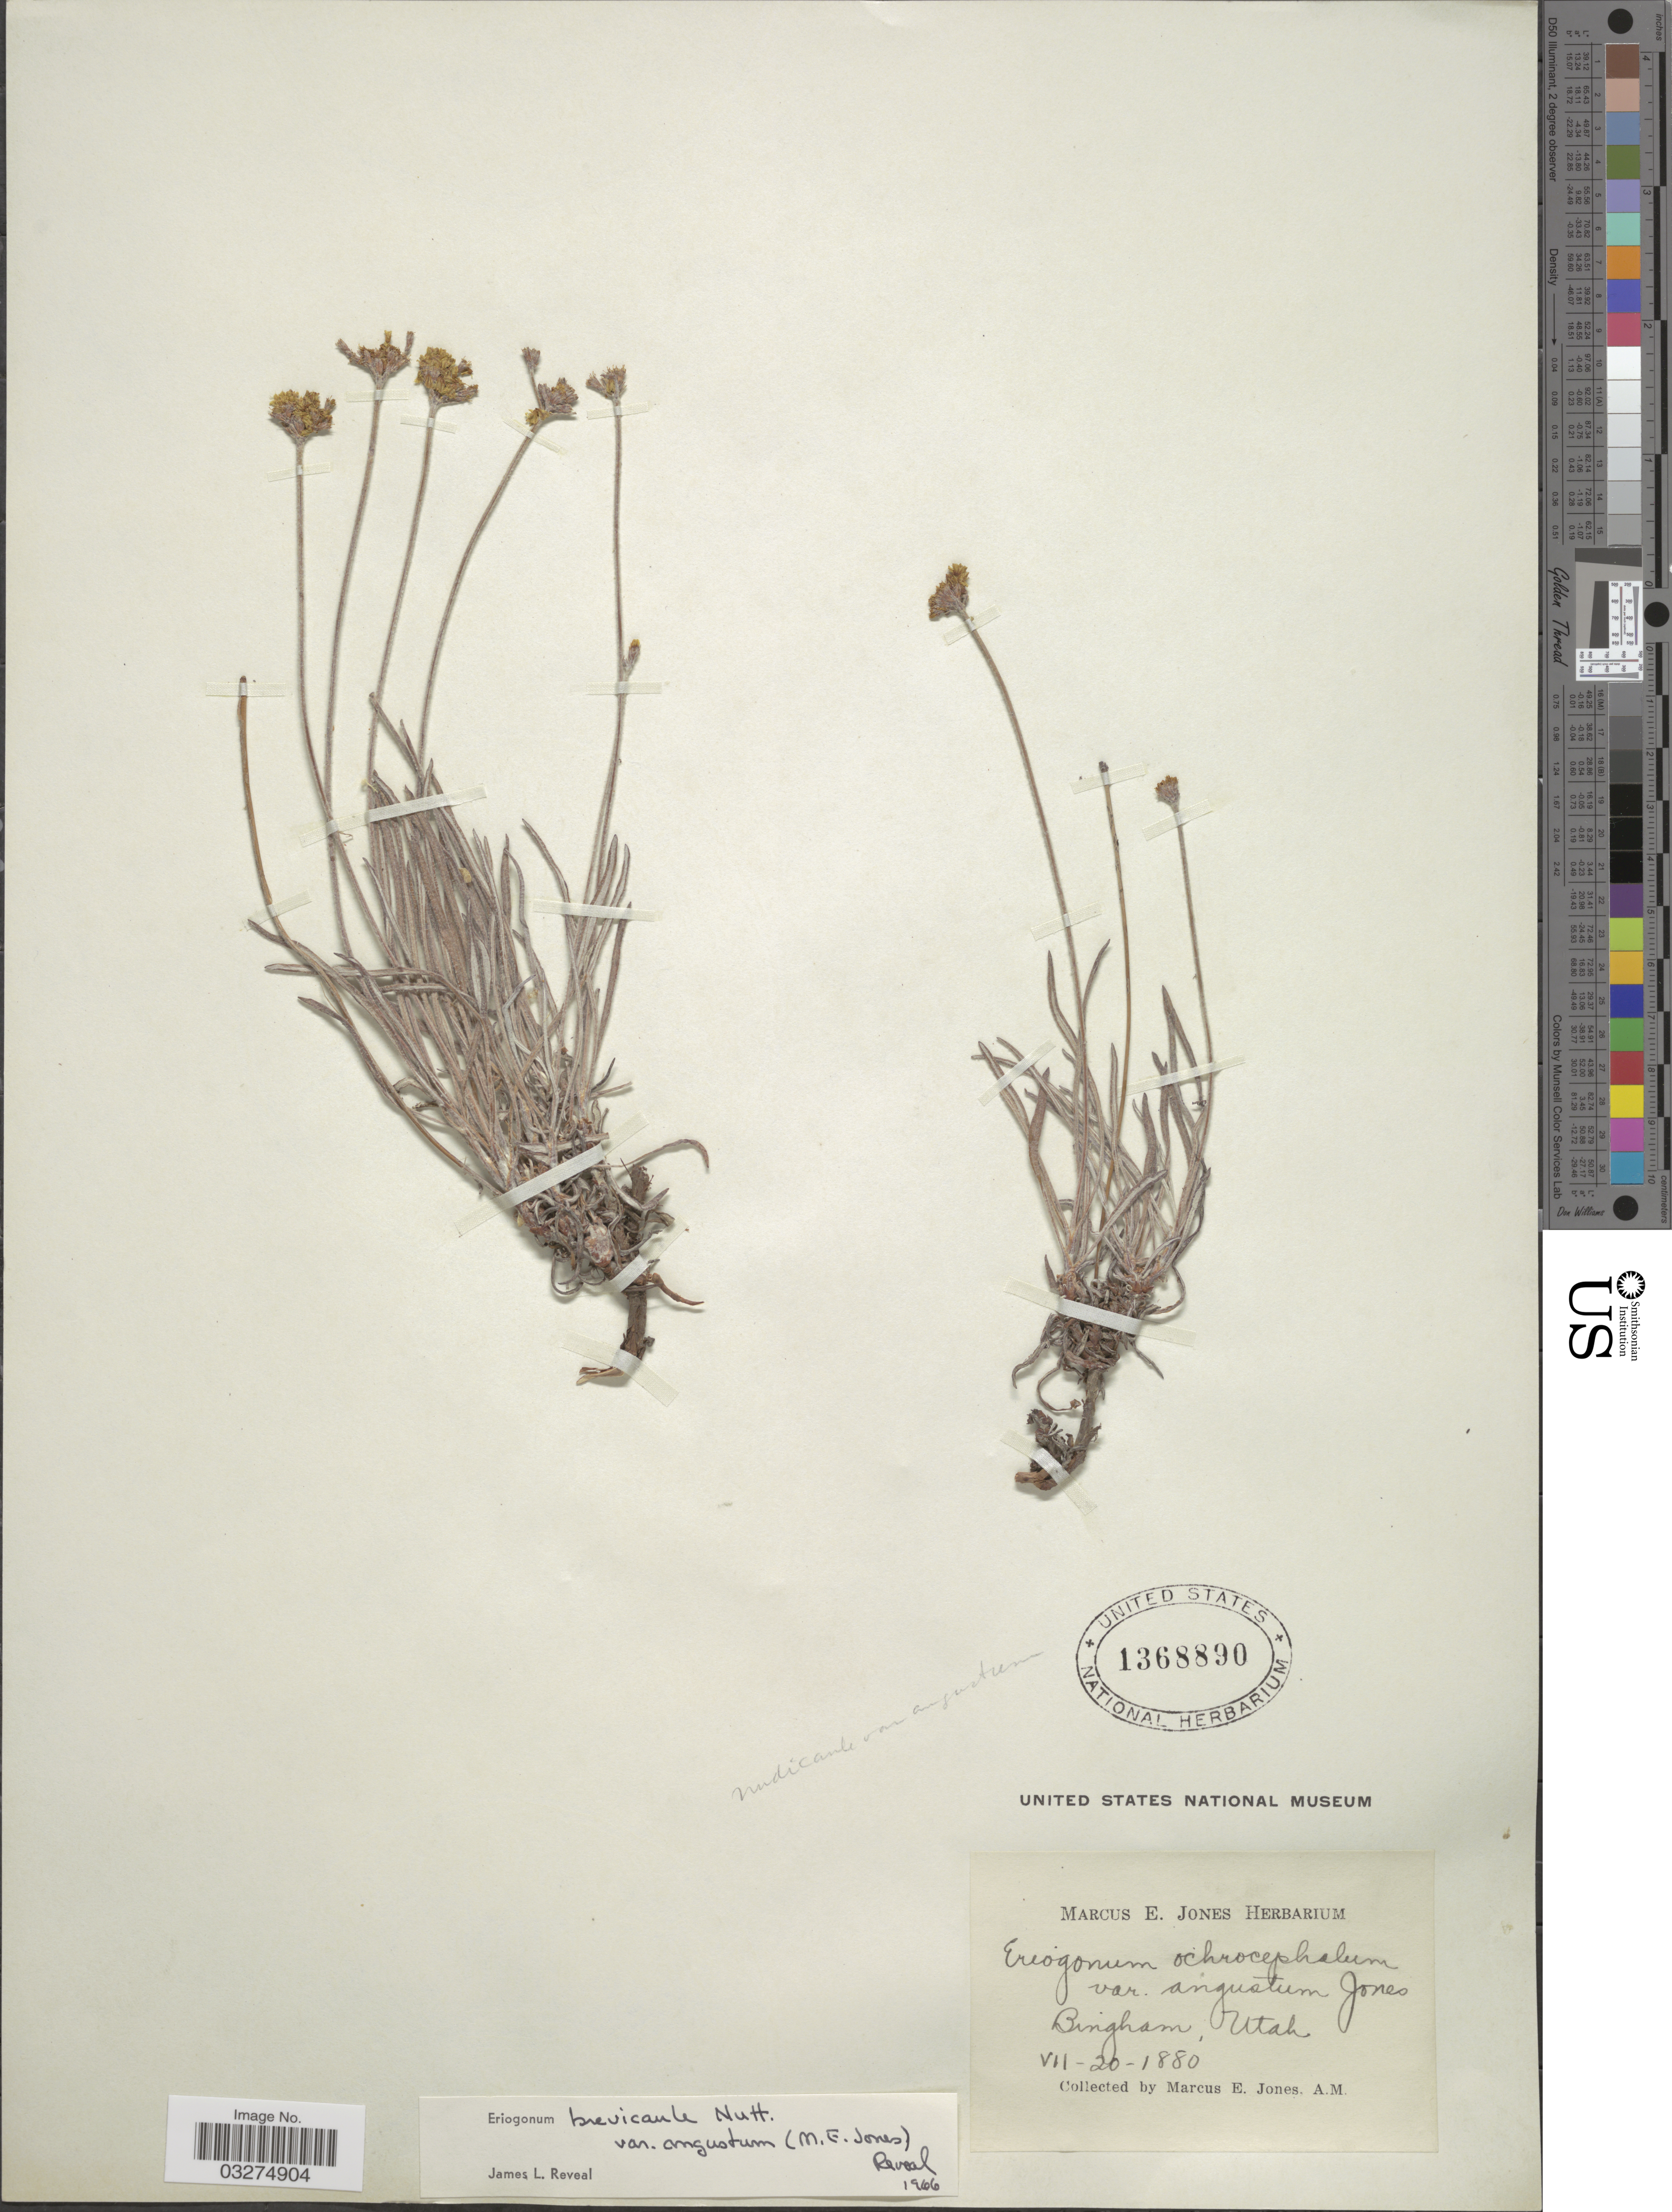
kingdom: Plantae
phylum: Tracheophyta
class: Magnoliopsida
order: Caryophyllales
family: Polygonaceae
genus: Eriogonum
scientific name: Eriogonum nudicaule subsp. angustum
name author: (M.E. Jones) S. Stokes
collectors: M. E. Jones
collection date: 1880-07-20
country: United States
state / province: Utah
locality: Bingham.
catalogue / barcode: US 1368890